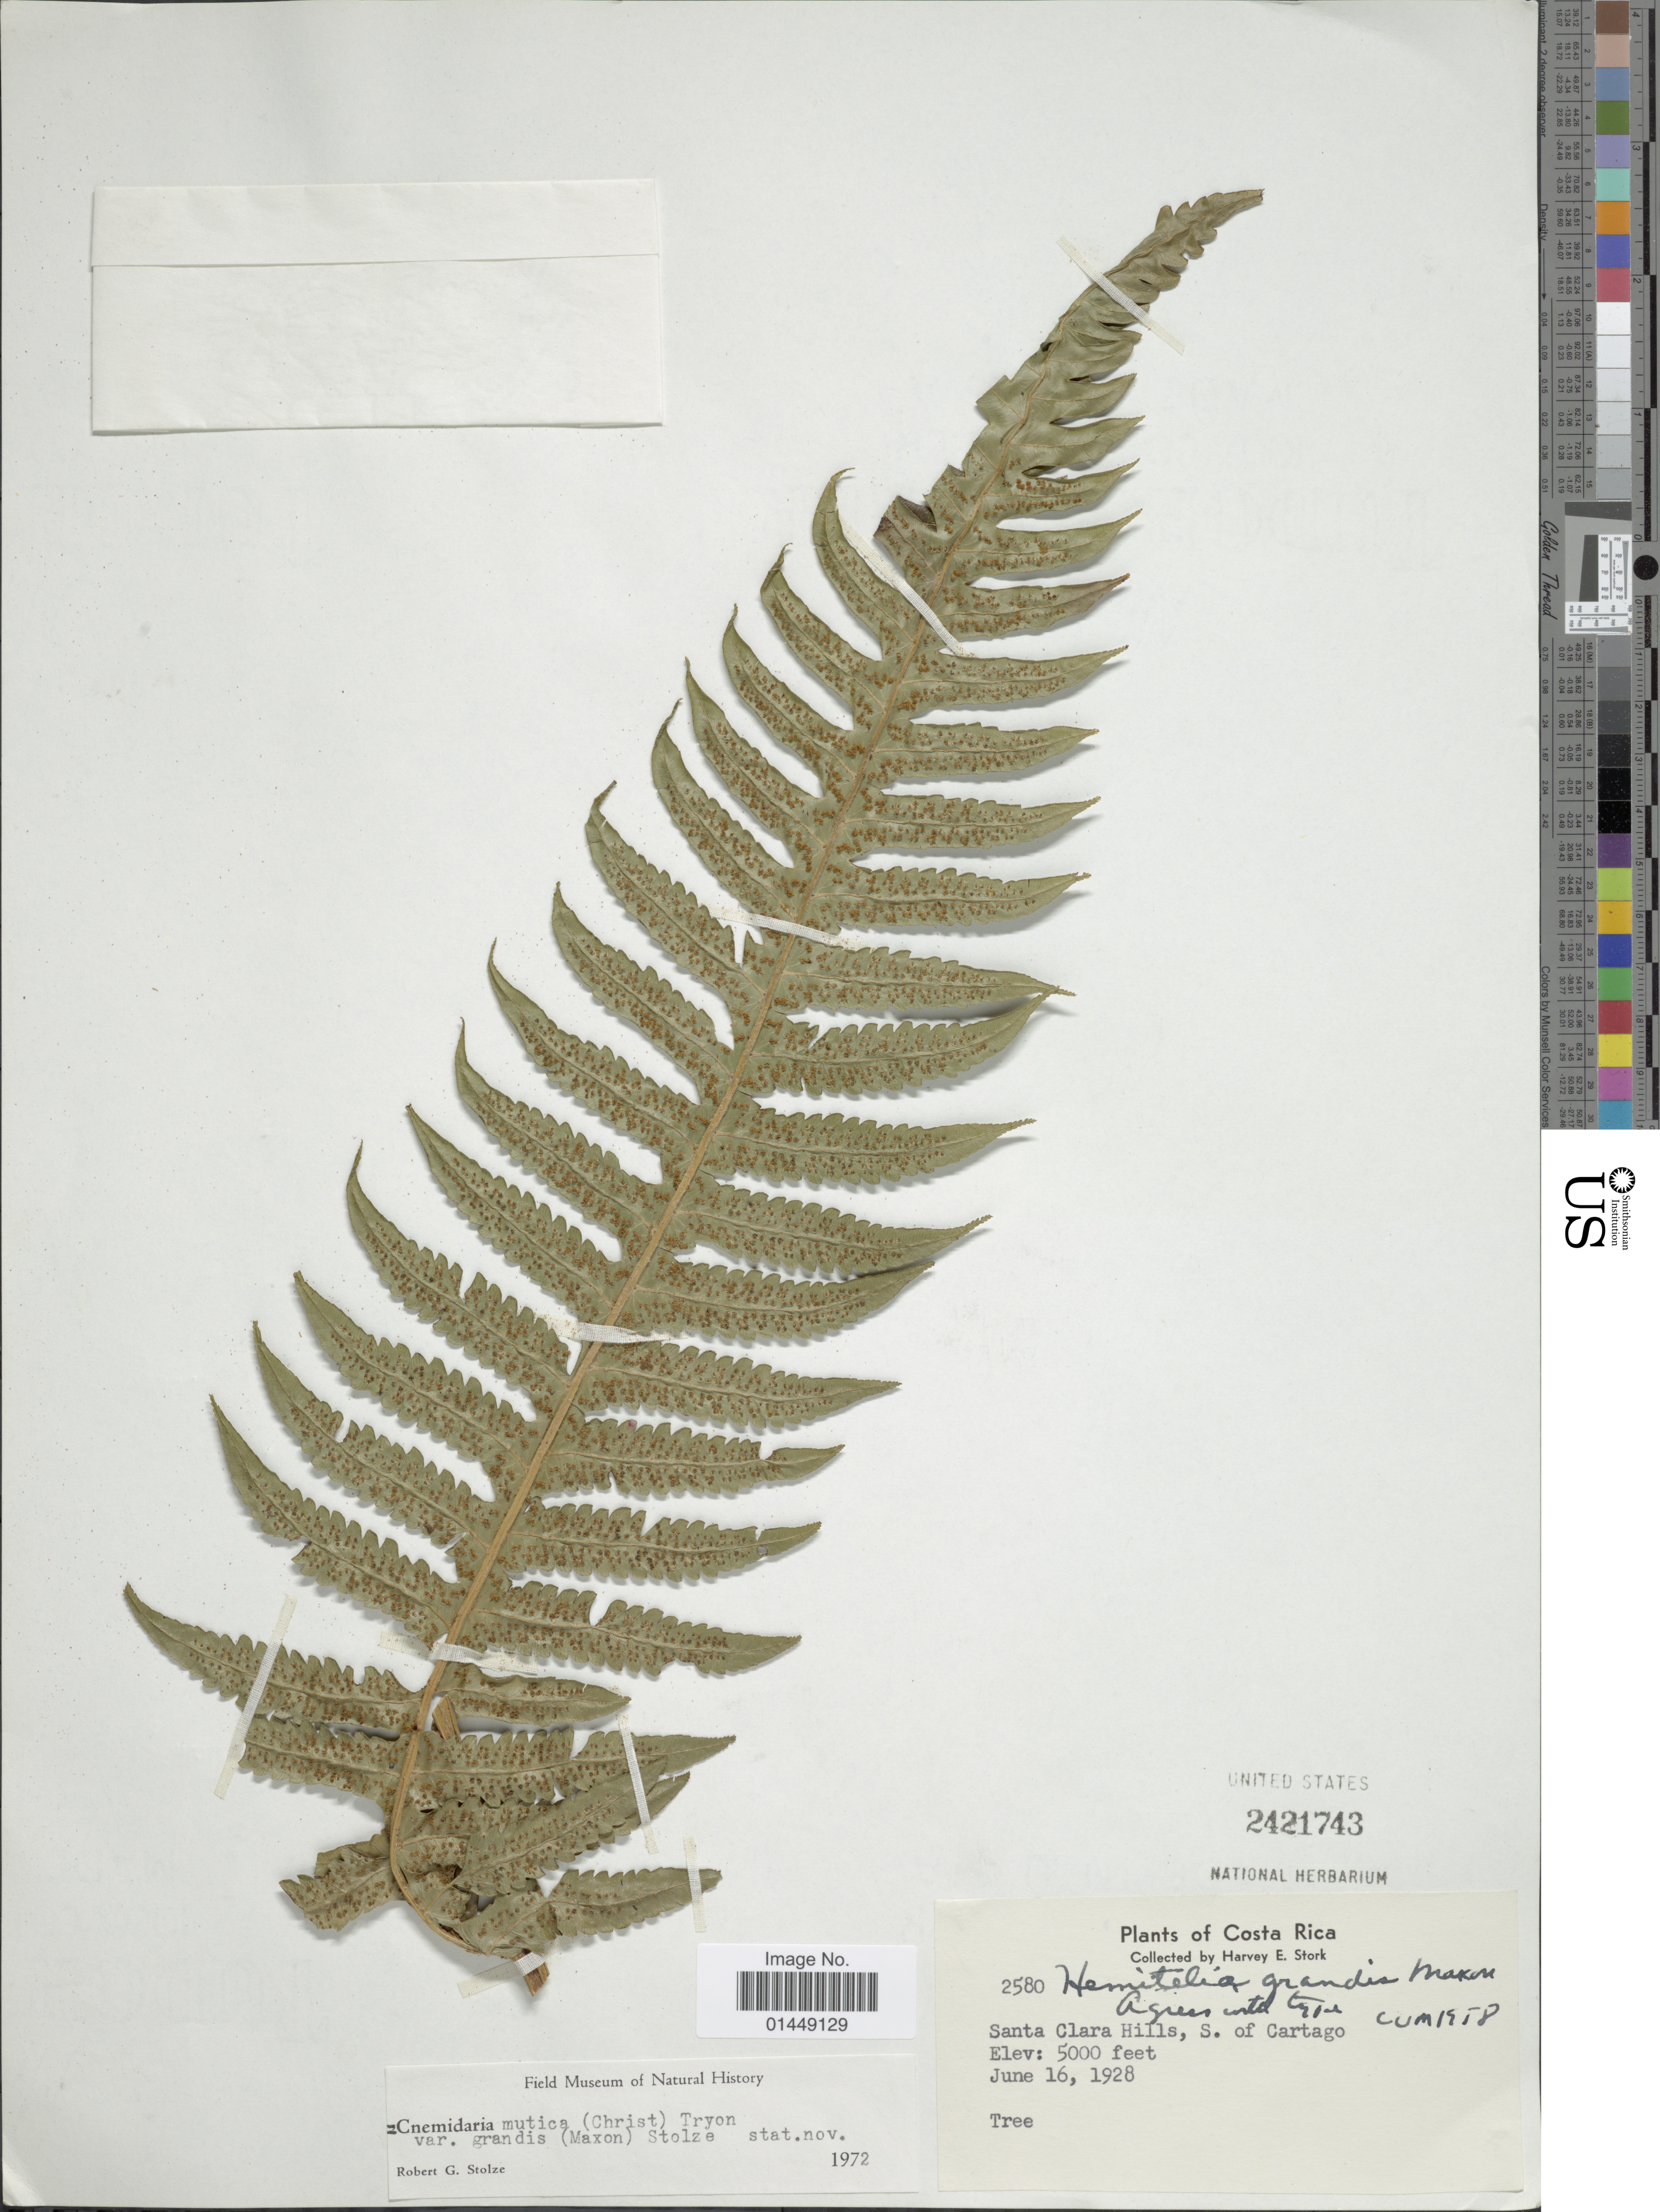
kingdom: Plantae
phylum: Tracheophyta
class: Polypodiopsida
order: Cyatheales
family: Cyatheaceae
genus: Cyathea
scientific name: Cyathea mutica var. grandis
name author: (Maxon) Lehnert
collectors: H. E. Stork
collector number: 2580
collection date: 1928-06-16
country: Costa Rica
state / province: Cartago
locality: Santa Clara Hills, S. of Cartago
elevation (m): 1524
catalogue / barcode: US 2421743